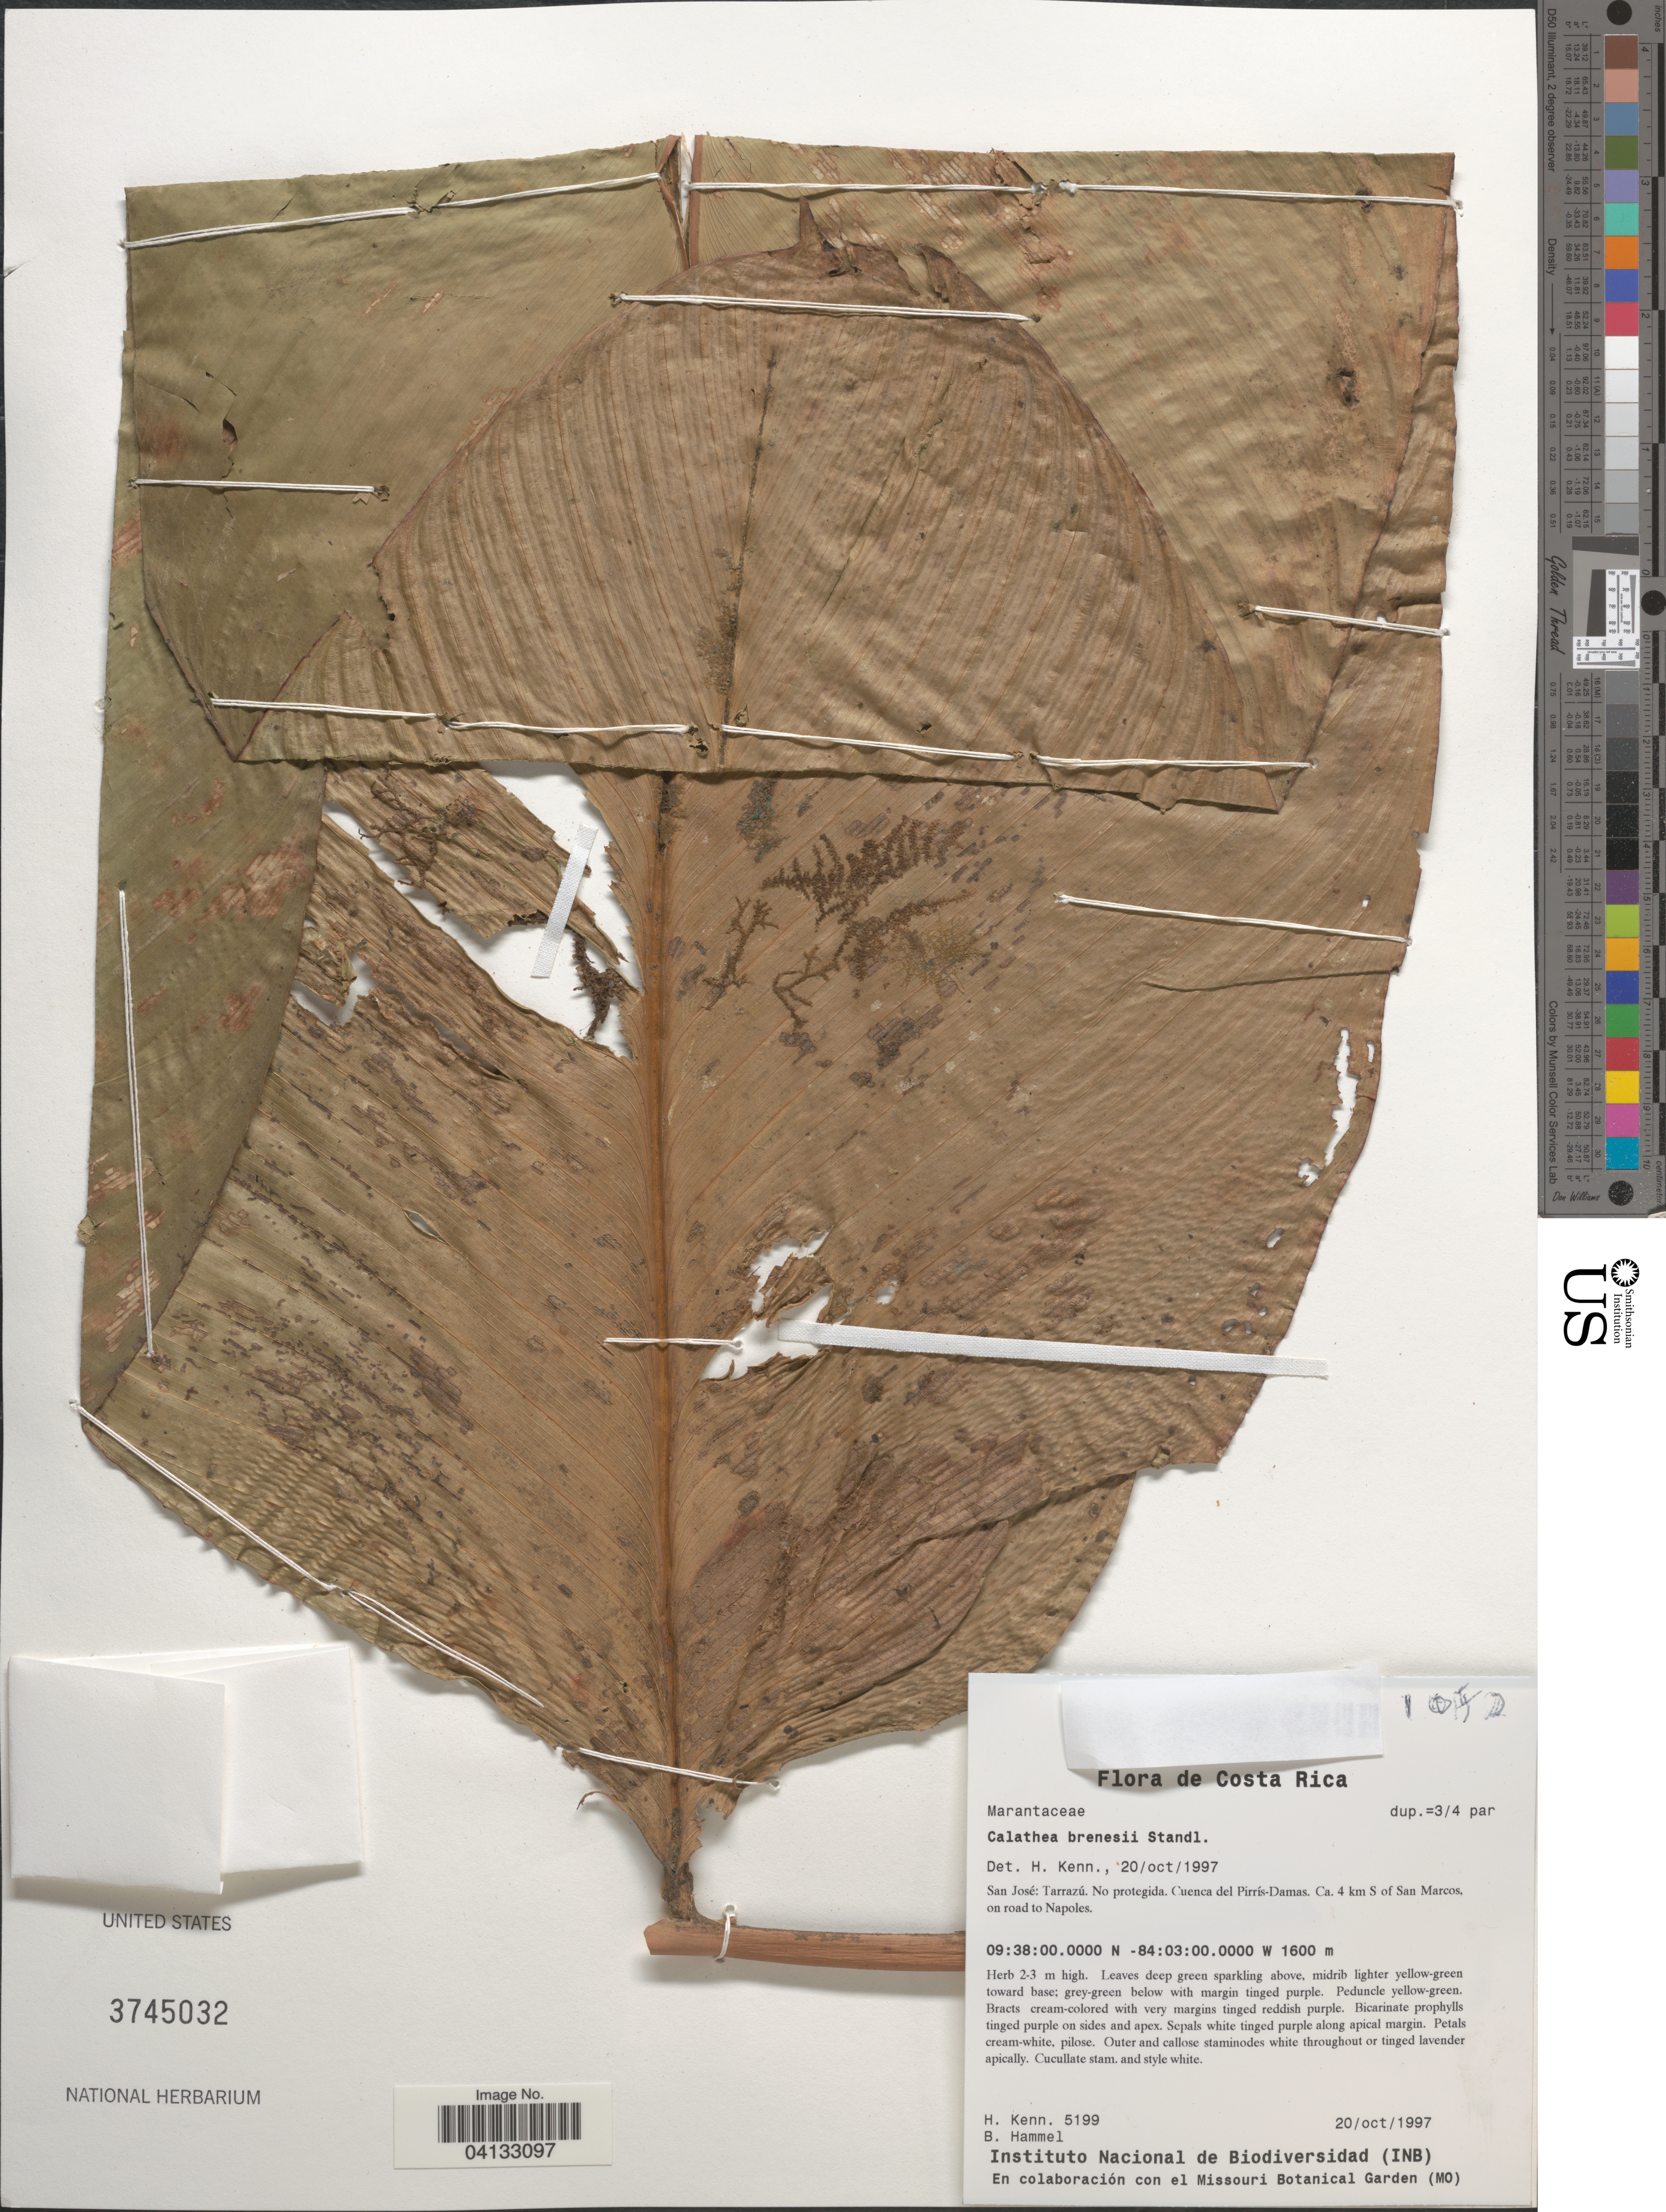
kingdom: Plantae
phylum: Tracheophyta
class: Liliopsida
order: Zingiberales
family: Marantaceae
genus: Calathea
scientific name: Calathea brenesii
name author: Standl.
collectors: H. Kenn. & B. Hammel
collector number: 5199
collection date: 1997-10-20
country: Costa Rica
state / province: San José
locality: Tarrazú. No protegida. Cuenca del Pirrís-Damas. Ca. 4 km S of San Marcos, on road to Napoles.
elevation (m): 1600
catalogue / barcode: US 3745032